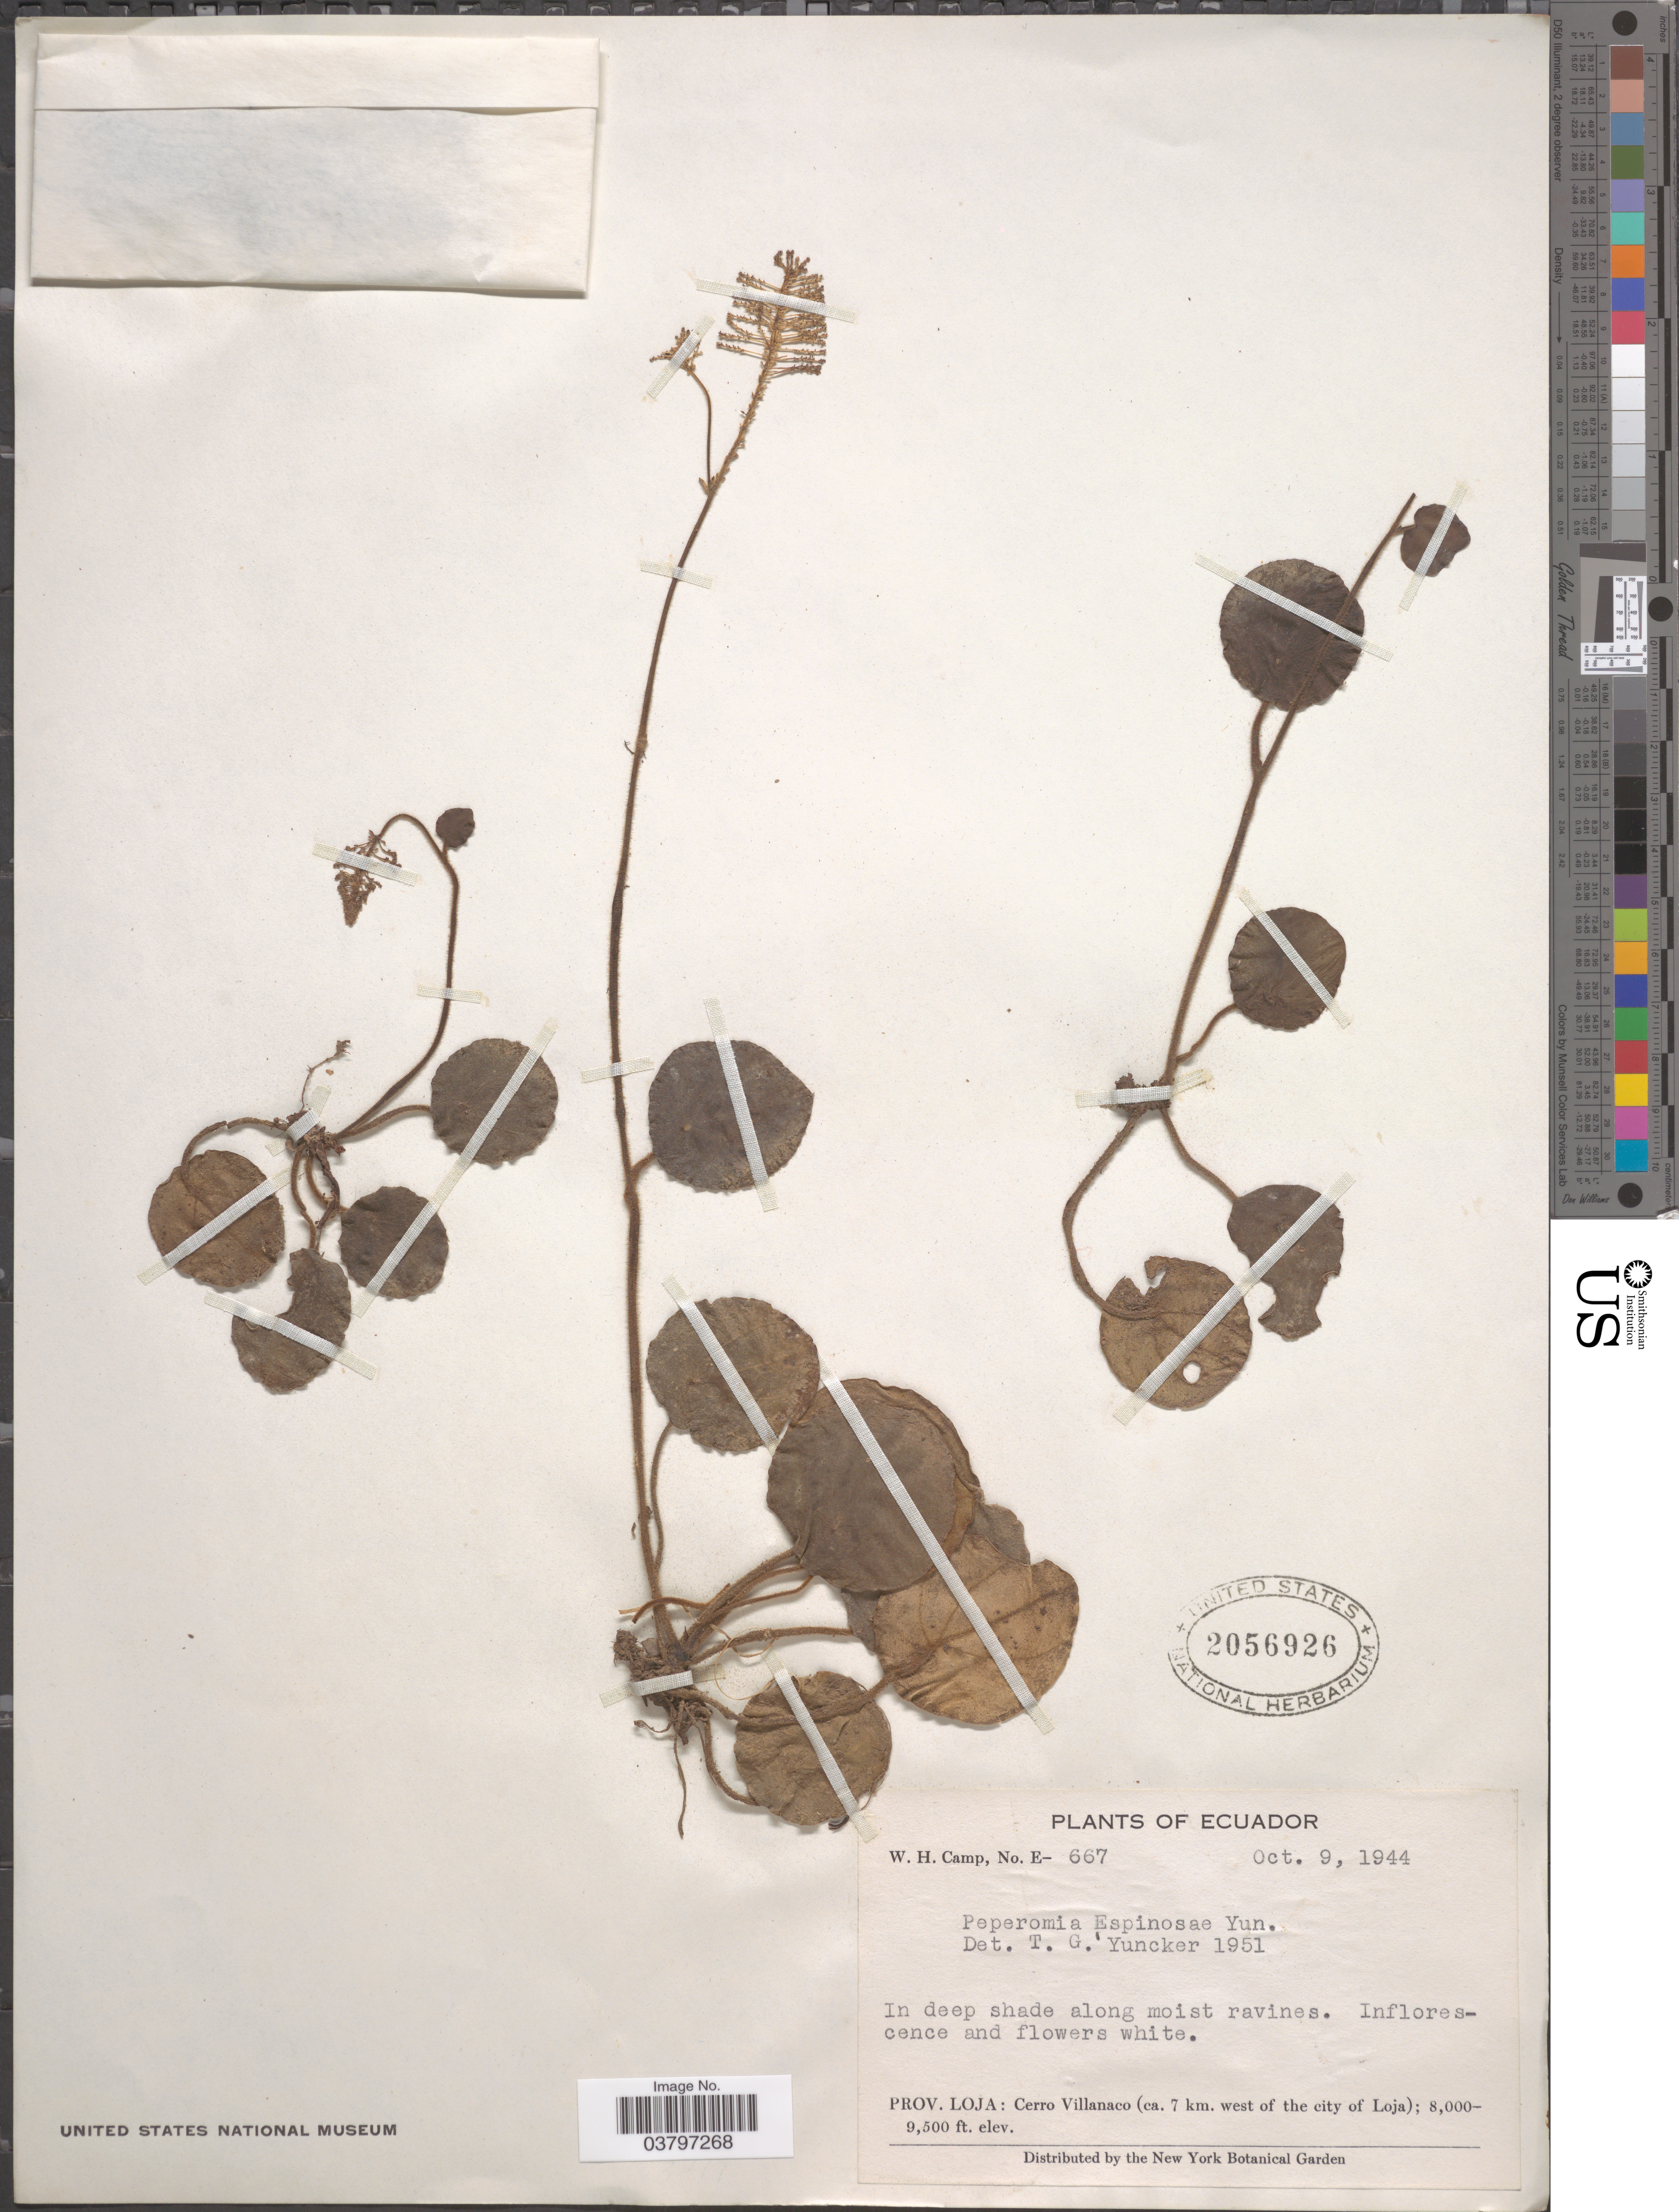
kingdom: Plantae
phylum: Tracheophyta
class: Magnoliopsida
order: Piperales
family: Piperaceae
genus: Peperomia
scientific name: Peperomia espinosae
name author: Yunck. in Trel. & Yunck.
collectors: W. H. Camp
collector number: E- 667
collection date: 1944-10-09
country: Ecuador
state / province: Loja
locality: In deep shade along moist ravines. Cerro Villanaco (ca. 7 km. west of the city of Loja).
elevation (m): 2438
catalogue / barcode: US 2056926